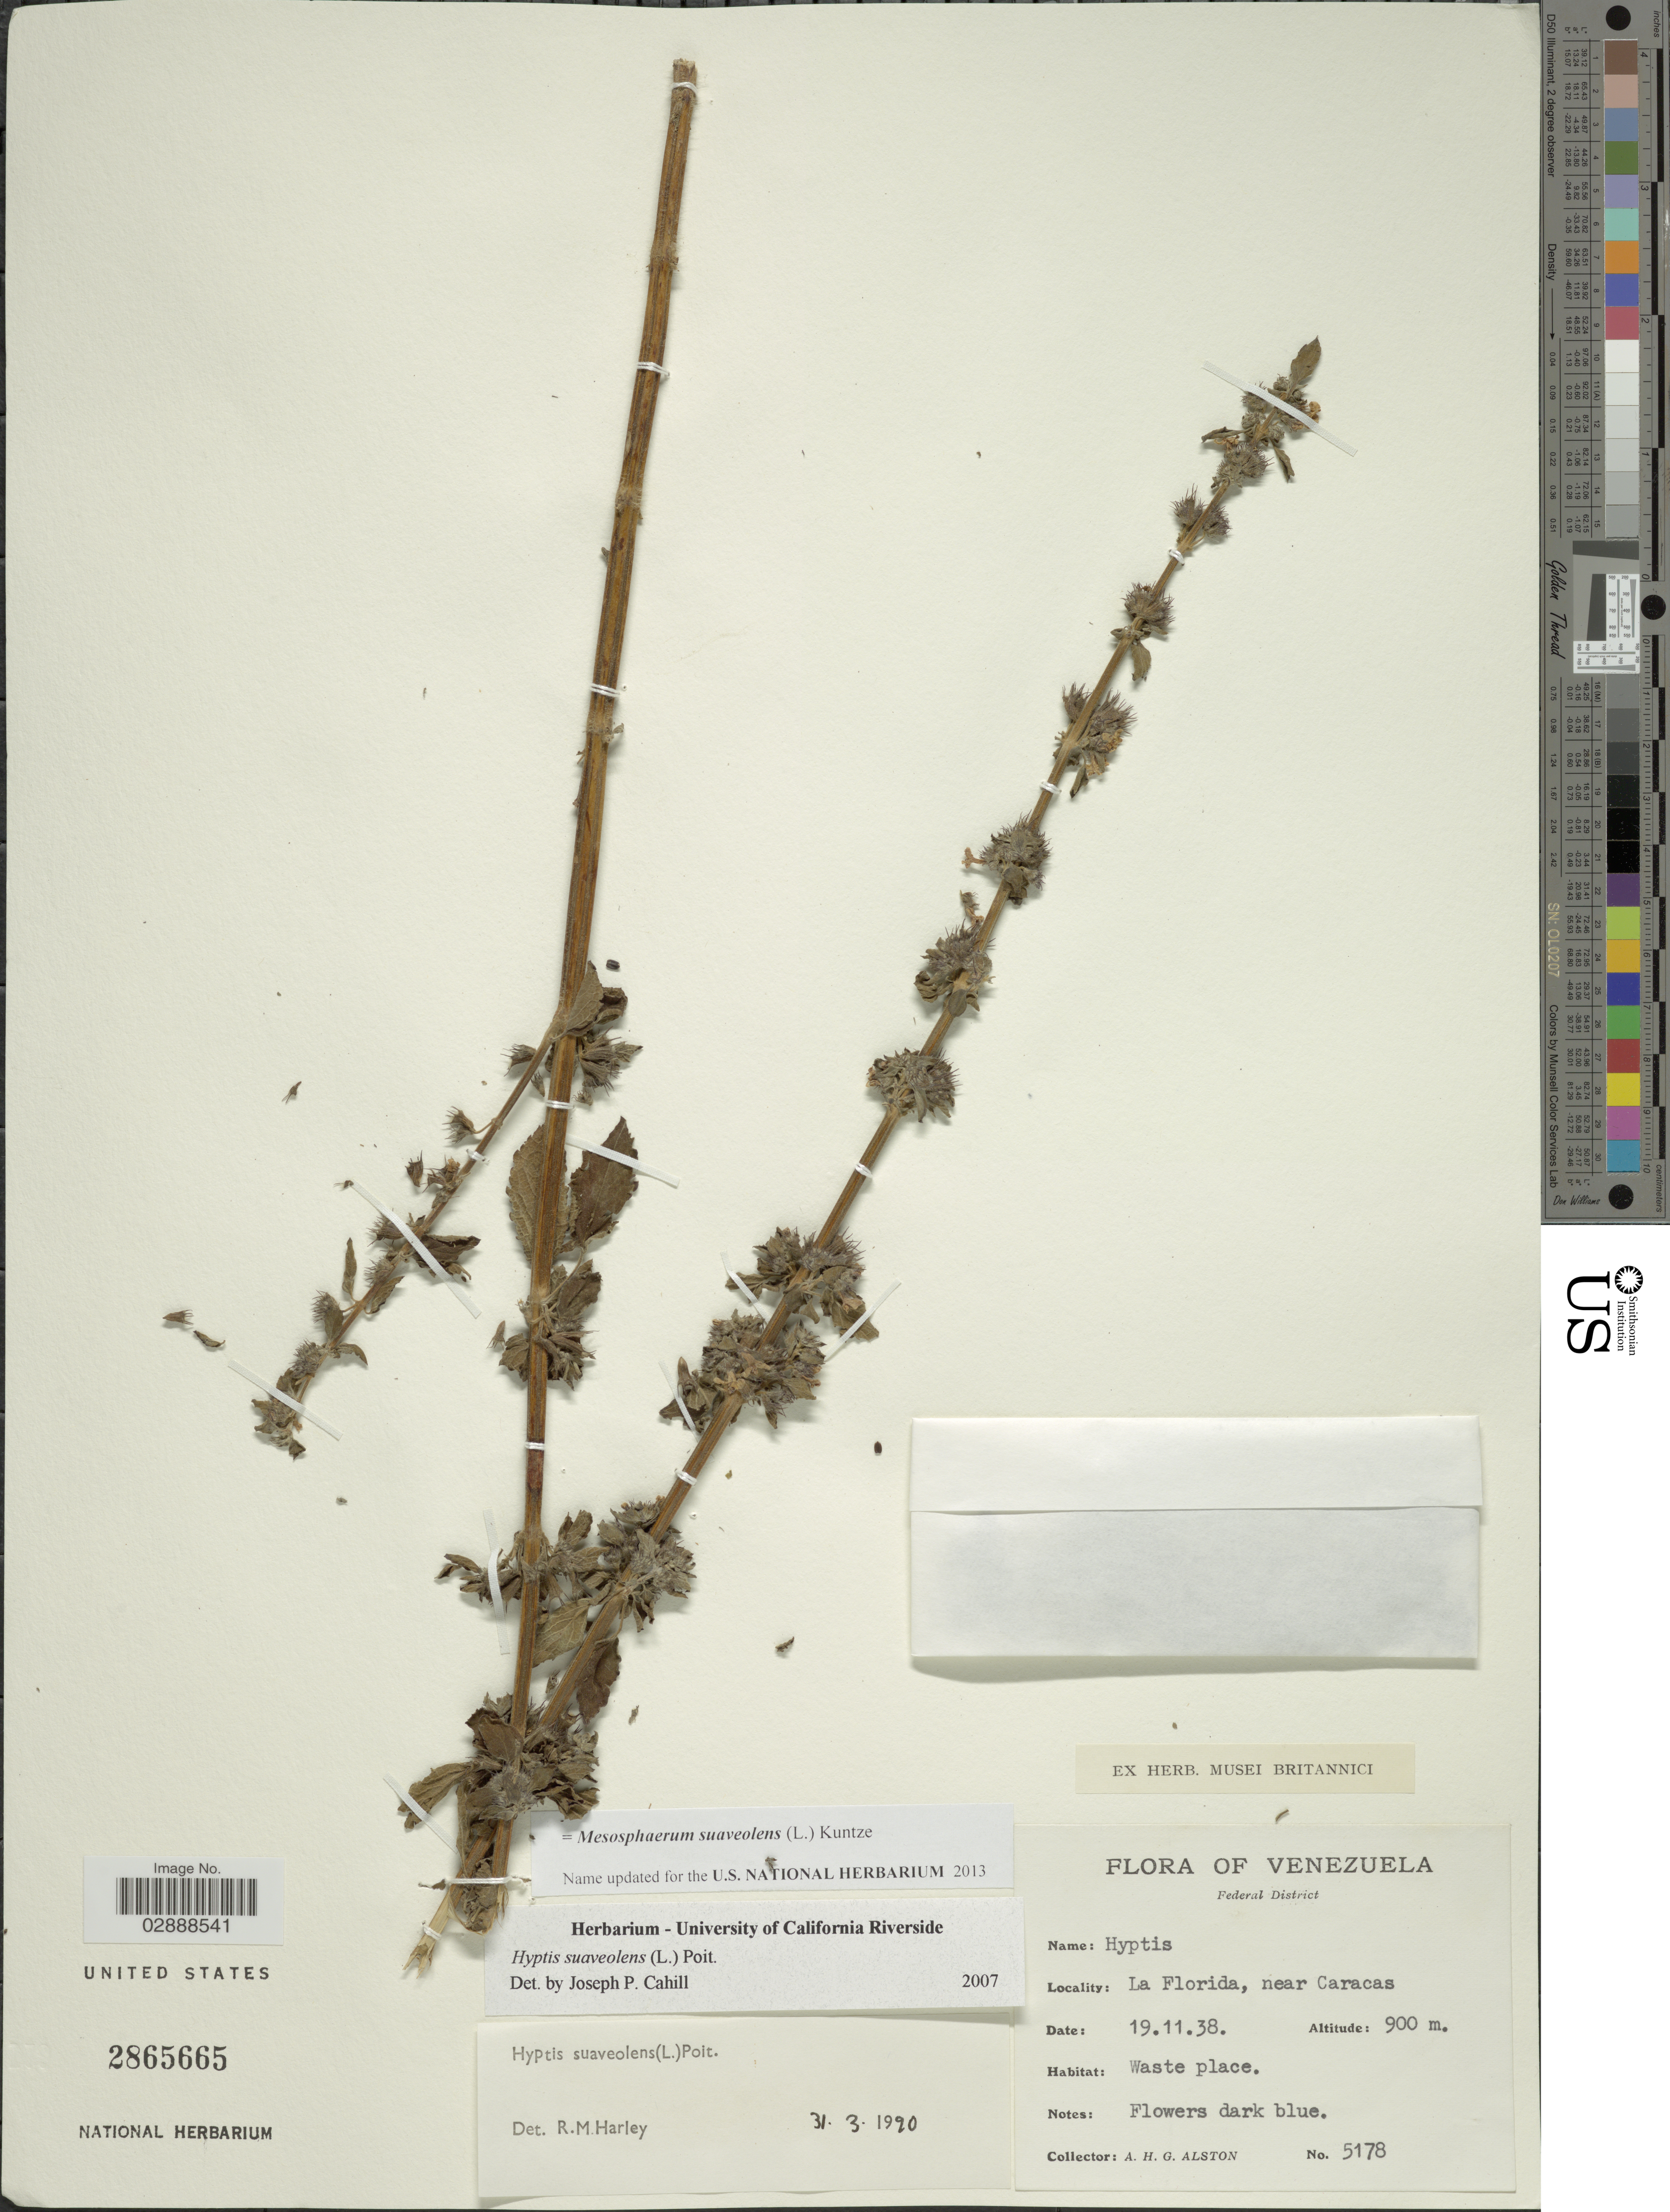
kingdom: Plantae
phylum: Tracheophyta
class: Magnoliopsida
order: Lamiales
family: Lamiaceae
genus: Mesosphaerum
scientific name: Mesosphaerum suaveolens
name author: (L.) Kuntze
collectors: A. H. Alston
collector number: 5178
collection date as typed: Transcribed d/m/y: 19/11/38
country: Venezuela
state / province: Distrito Federal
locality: Federal District, La Florida, near Caracas.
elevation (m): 900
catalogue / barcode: US 2865665